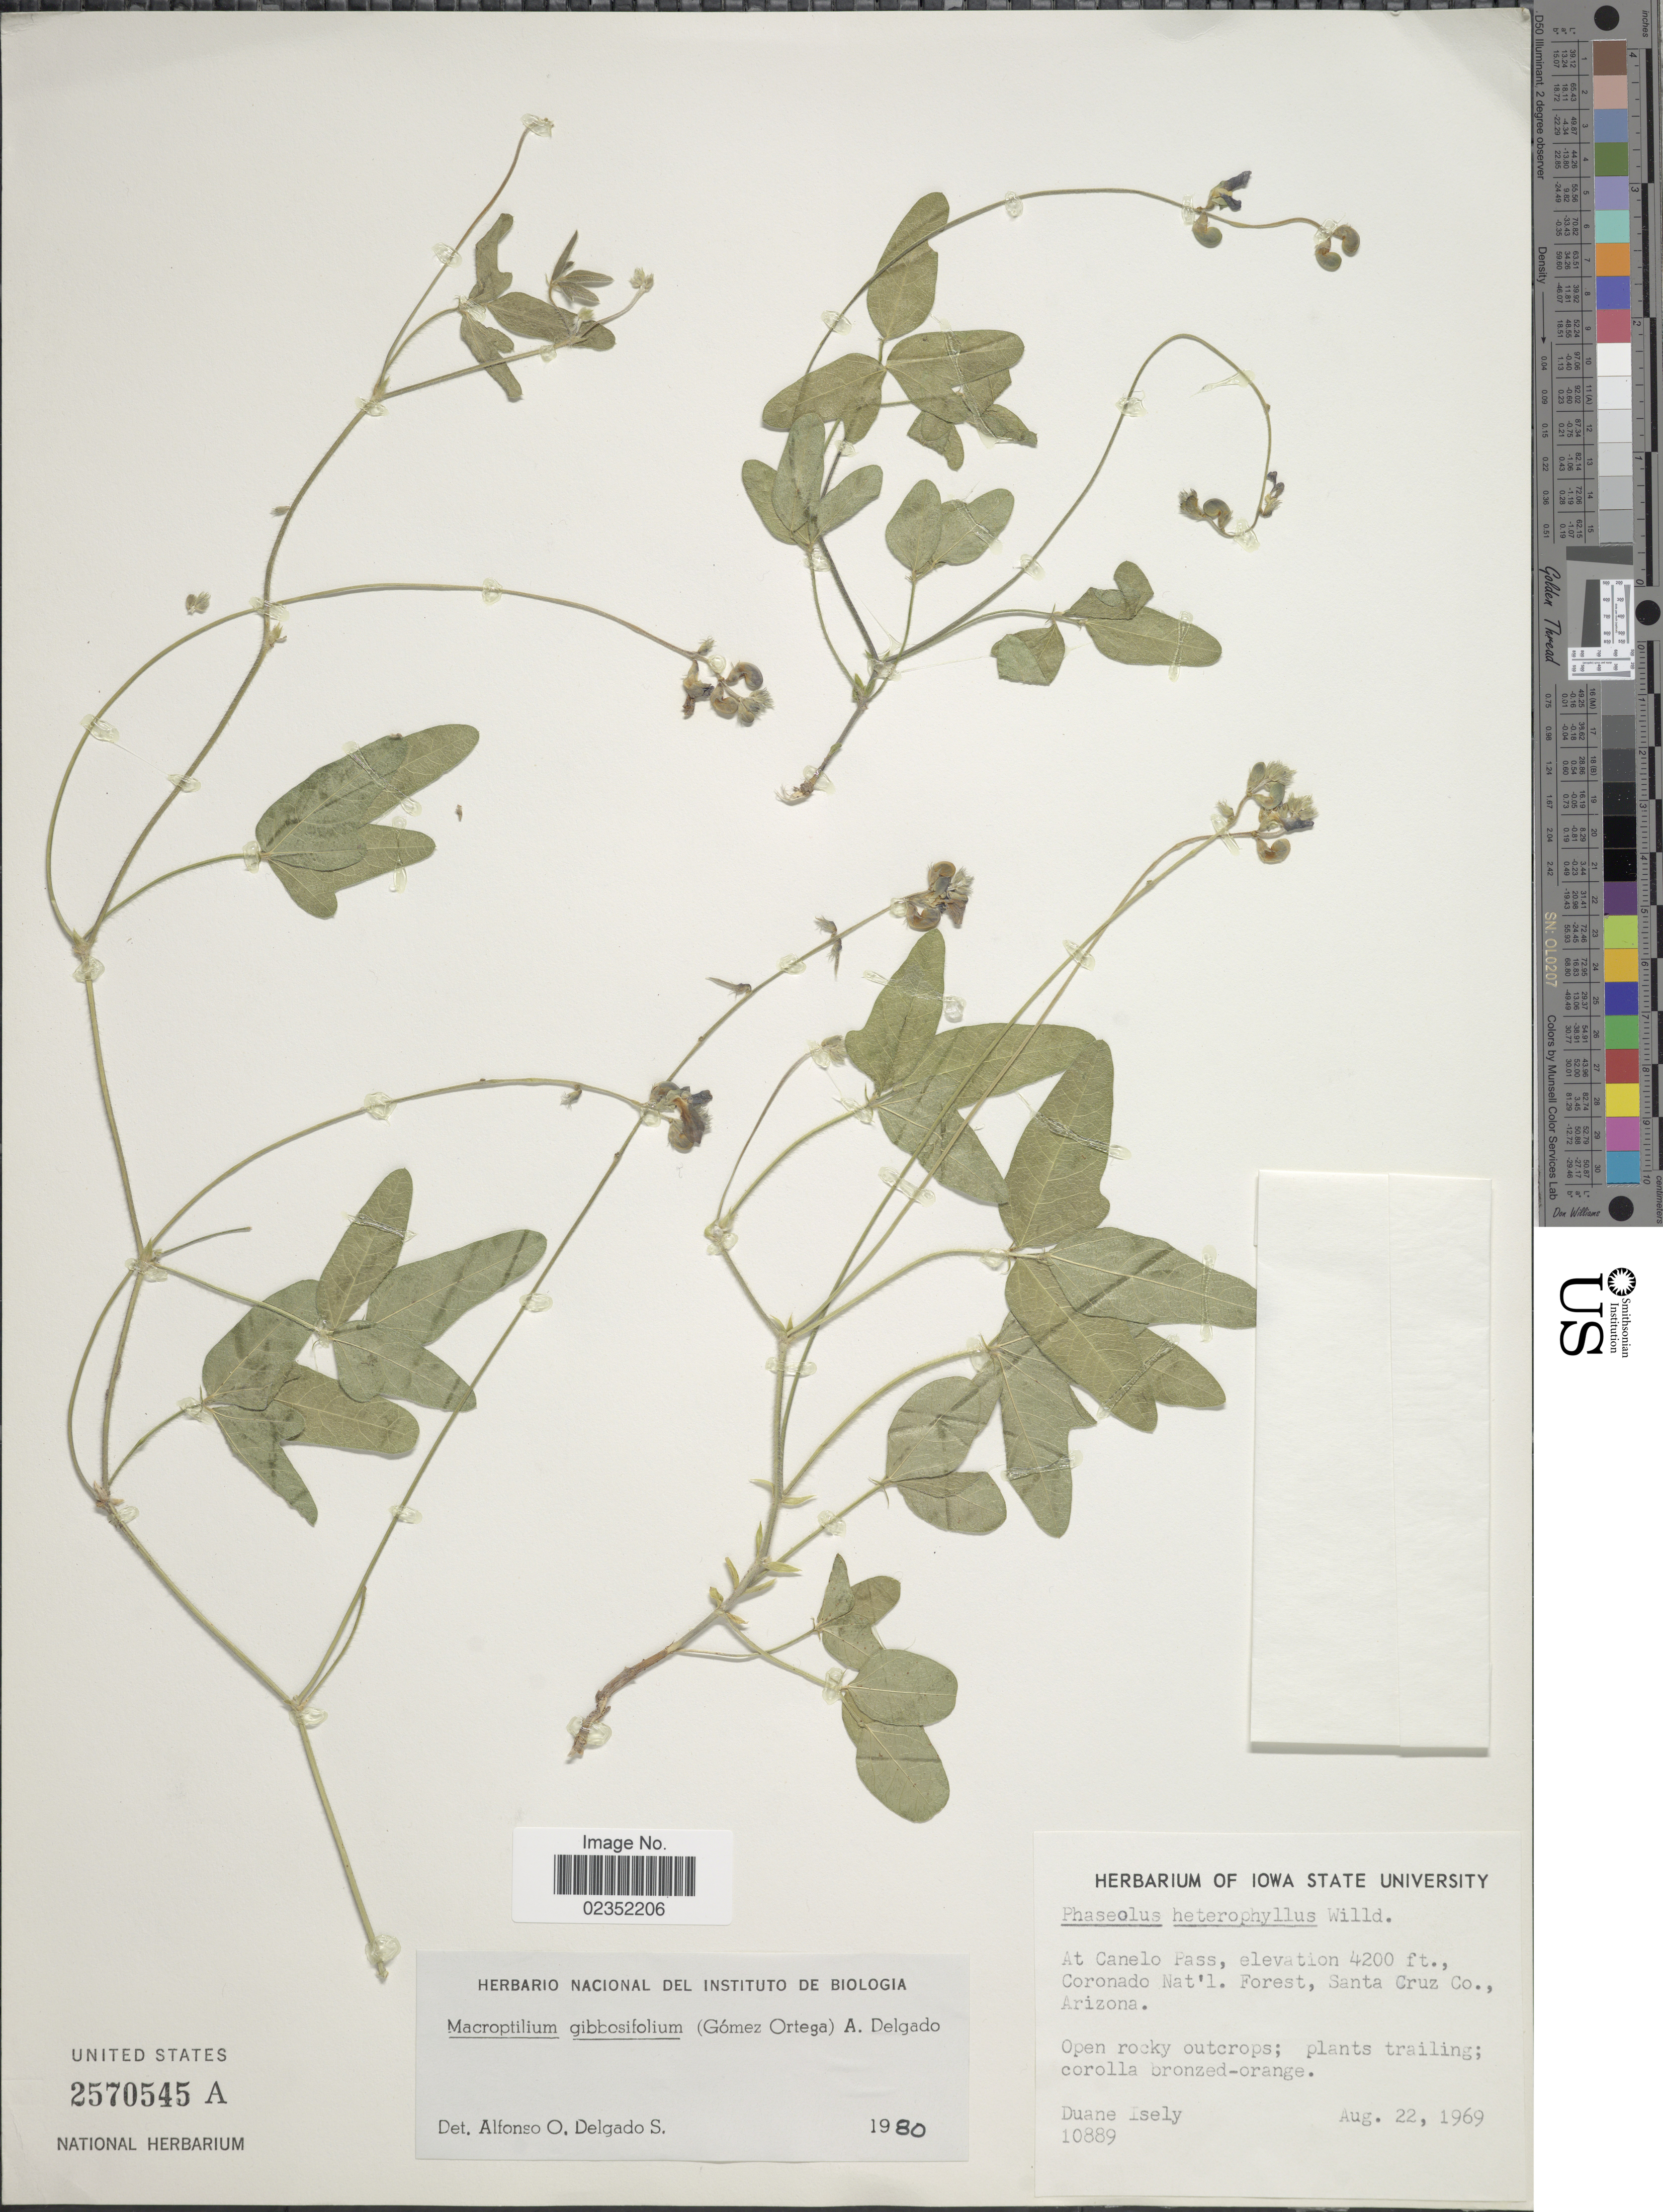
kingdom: Plantae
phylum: Tracheophyta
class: Magnoliopsida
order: Fabales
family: Fabaceae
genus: Macroptilium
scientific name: Macroptilium gibbosifolium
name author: (Ortega) A. Delgado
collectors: D. Isely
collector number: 10889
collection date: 1969-08-22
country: United States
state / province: Arizona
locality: At Canelo Pass, Coronado Nat'l. Forest, Santa Cruz Co., Arizona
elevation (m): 1280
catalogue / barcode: US 2570545A